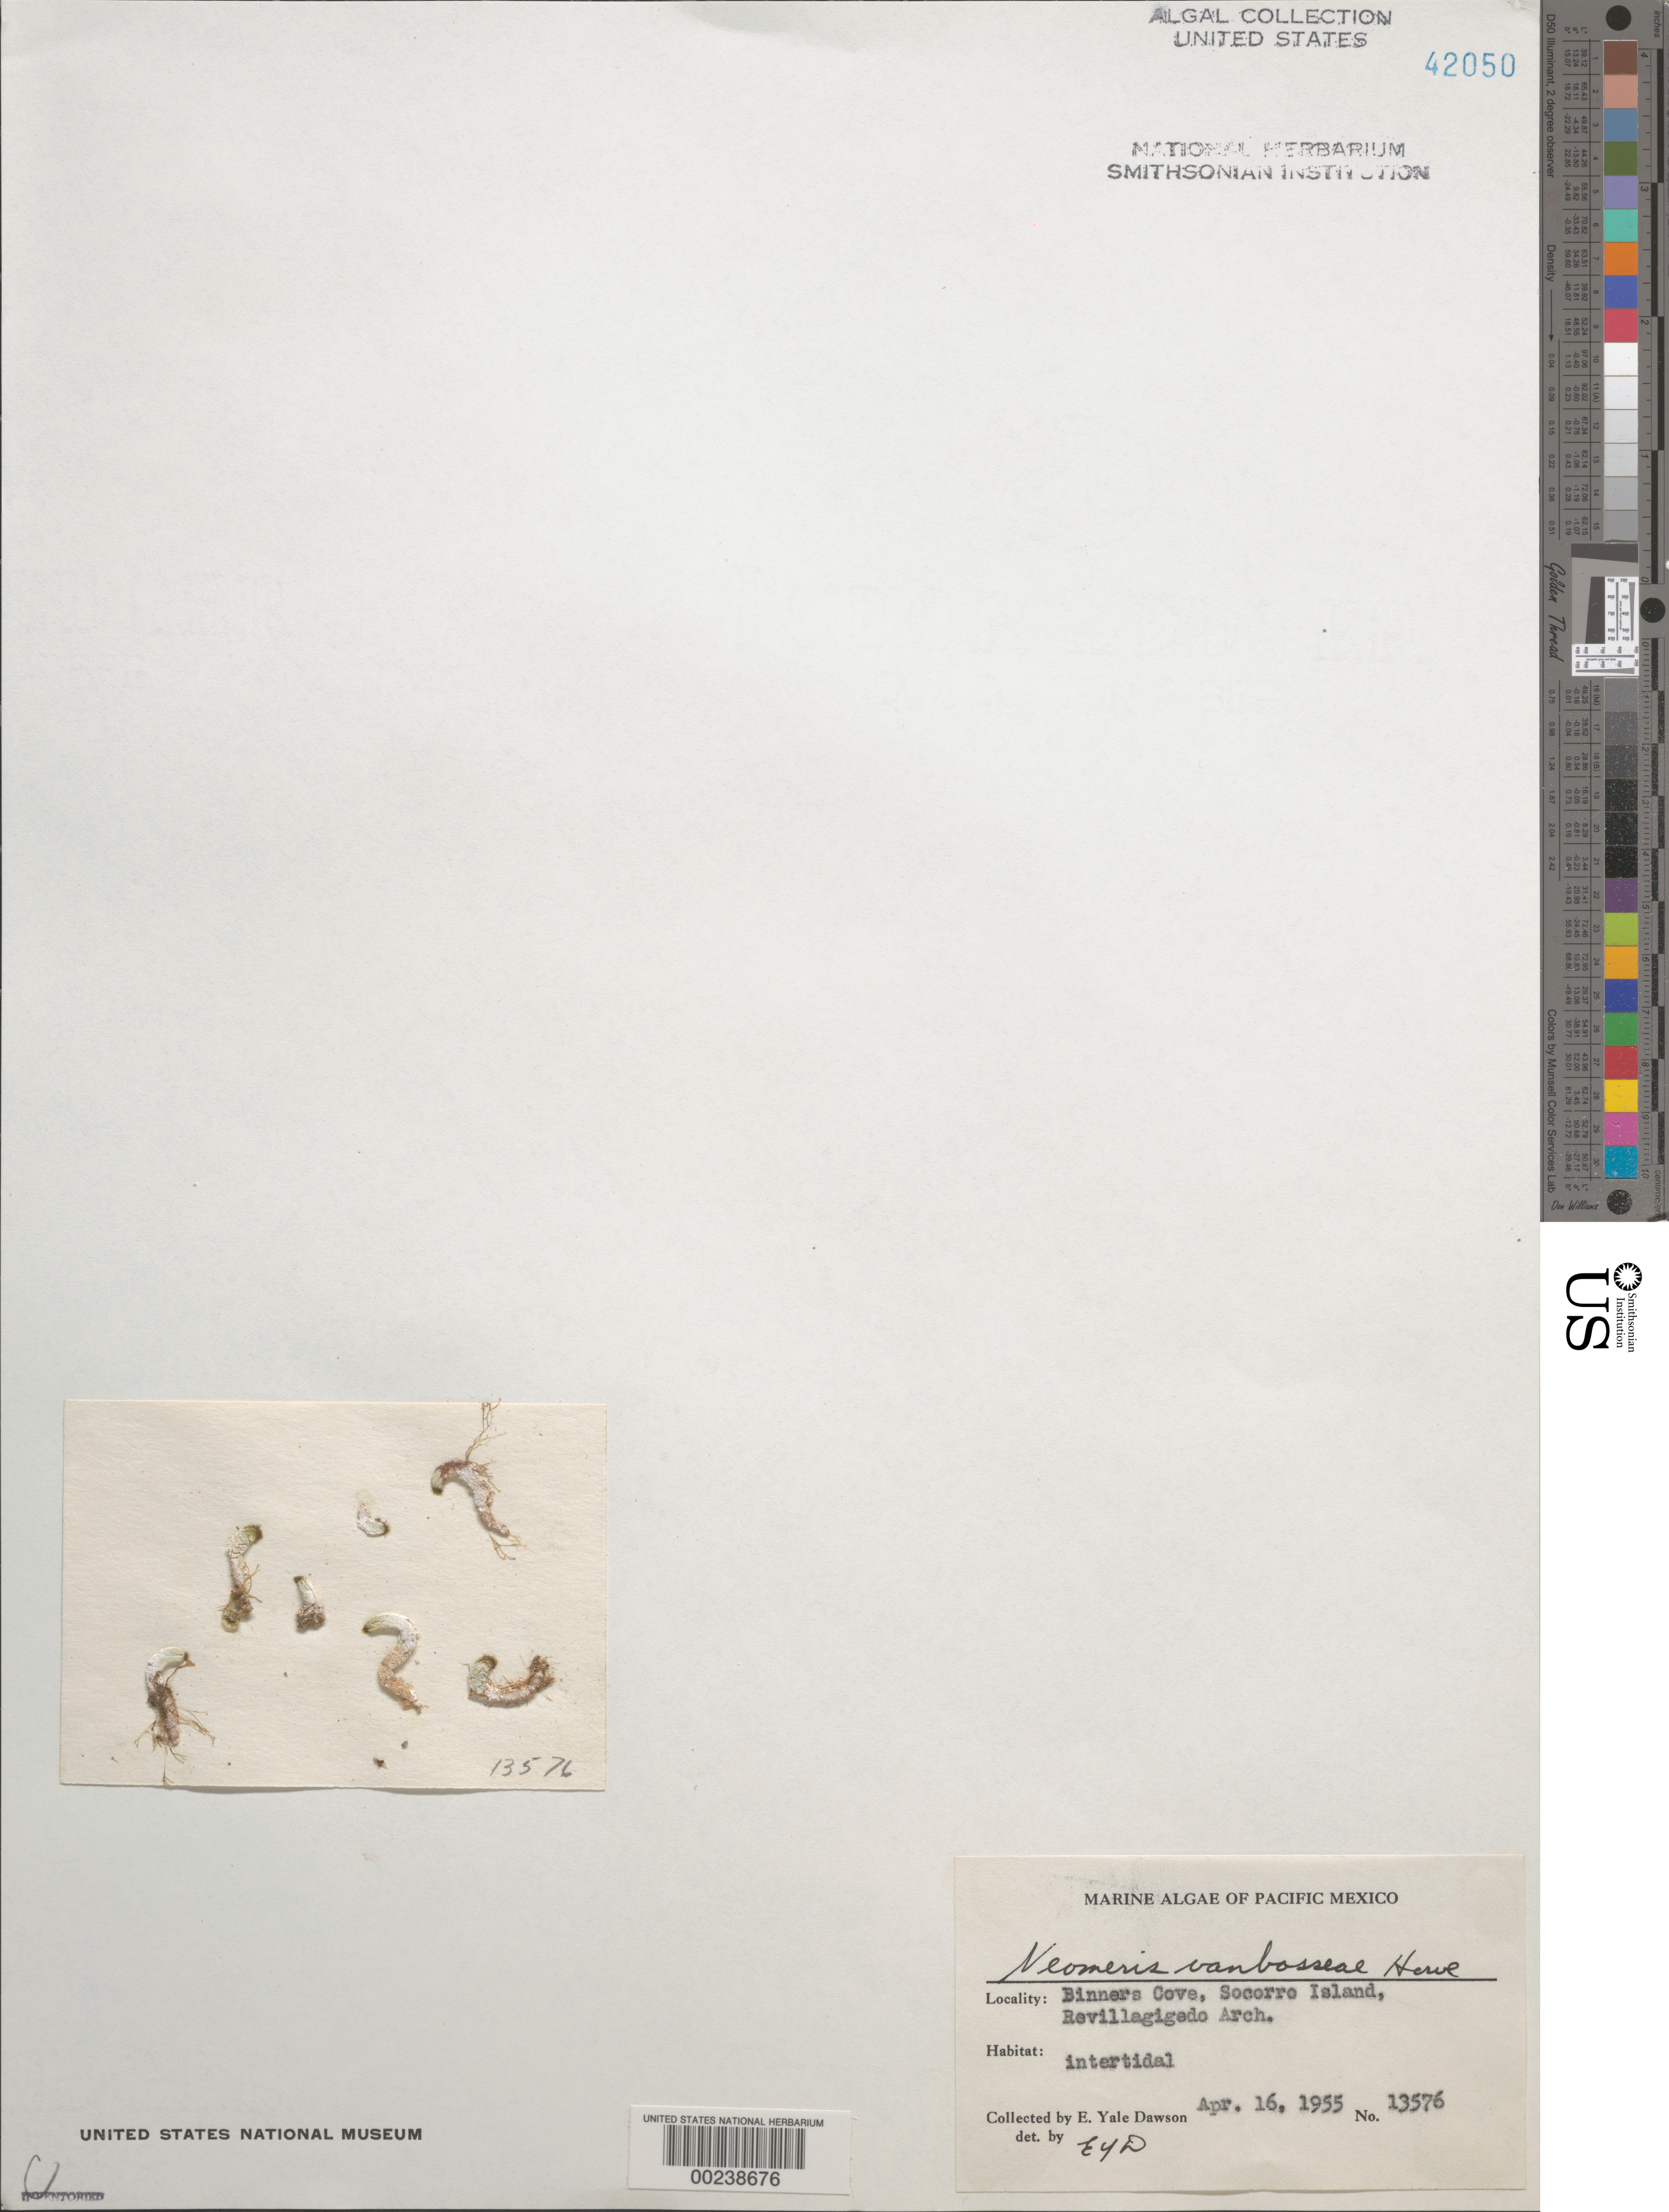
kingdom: Plantae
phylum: Chlorophyta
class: Ulvophyceae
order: Dasycladales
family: Dasycladaceae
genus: Neomeris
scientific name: Neomeris vanbosseae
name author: M. Howe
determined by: Dawson, E. Y.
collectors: E. Y. Dawson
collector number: EYD 13576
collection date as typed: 16 Apr 1955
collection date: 1955-04-16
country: Mexico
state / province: Colima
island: Isla Socorro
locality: Binners Cove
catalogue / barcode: US 42050